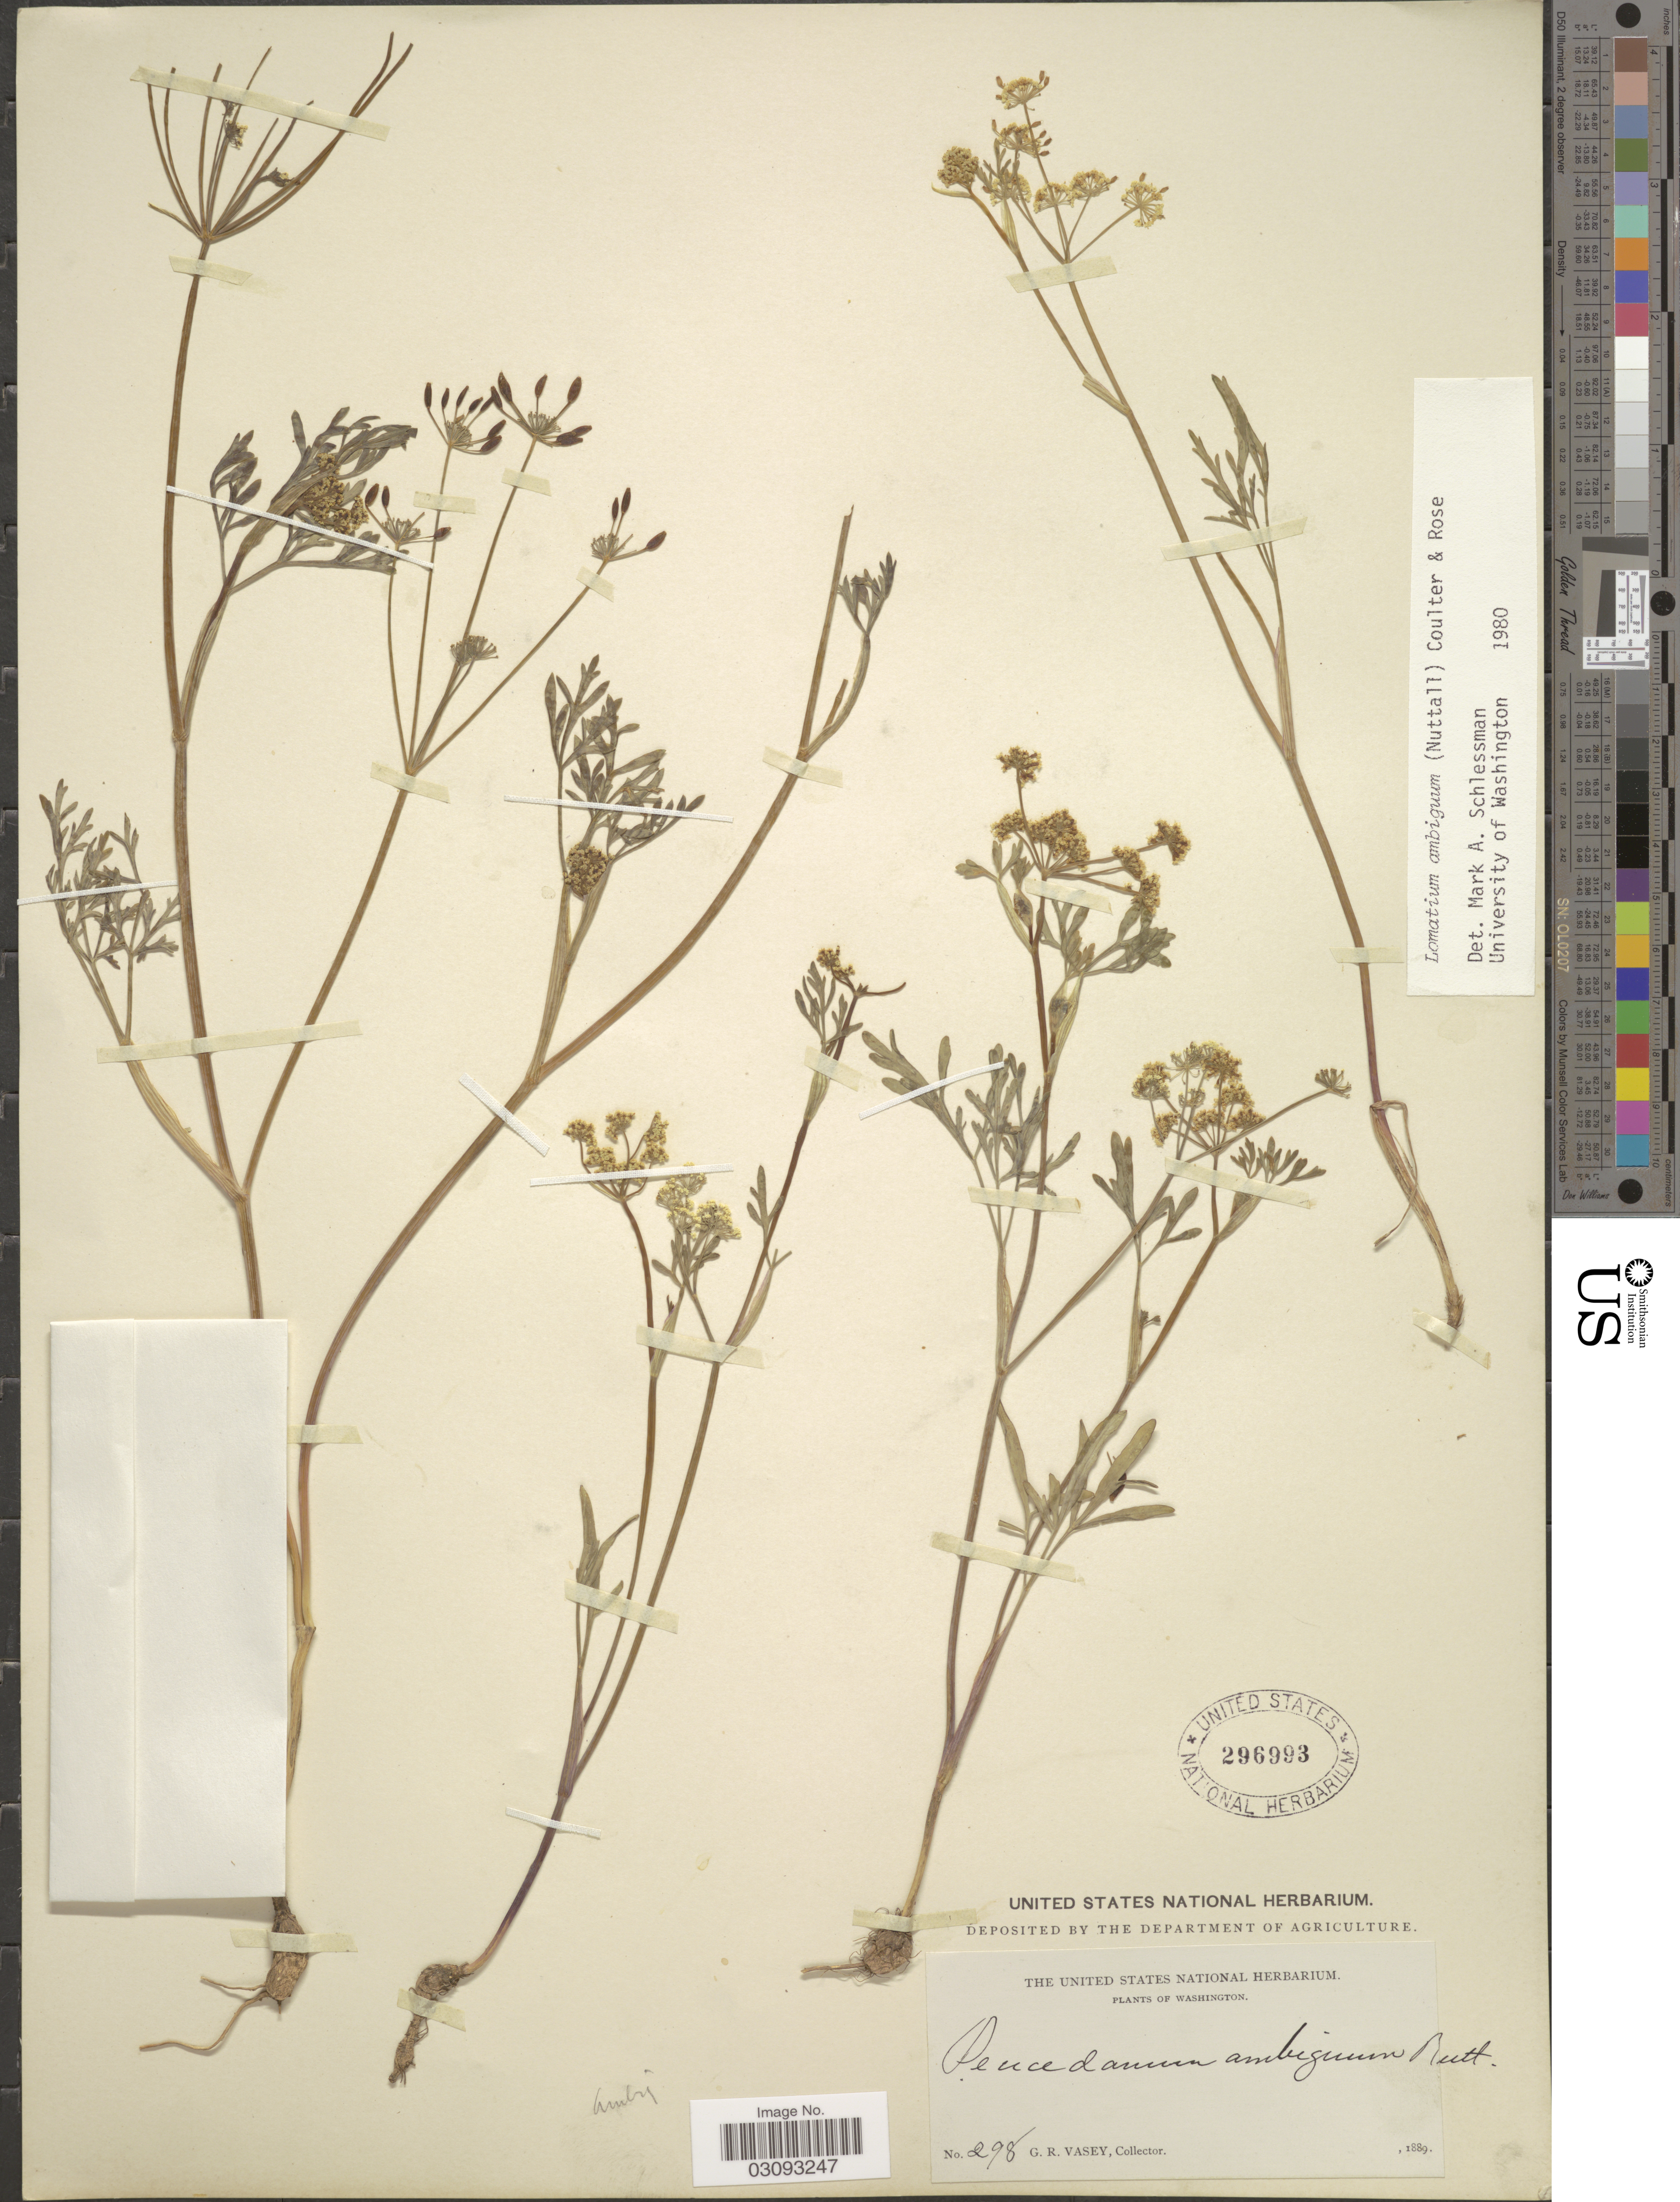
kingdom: Plantae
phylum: Tracheophyta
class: Magnoliopsida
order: Apiales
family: Apiaceae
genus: Lomatium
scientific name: Lomatium ambiguum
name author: (Nutt.) Coult. & Rose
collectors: G. R. Vasey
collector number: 298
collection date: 1889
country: United States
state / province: Washington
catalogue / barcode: US 296993